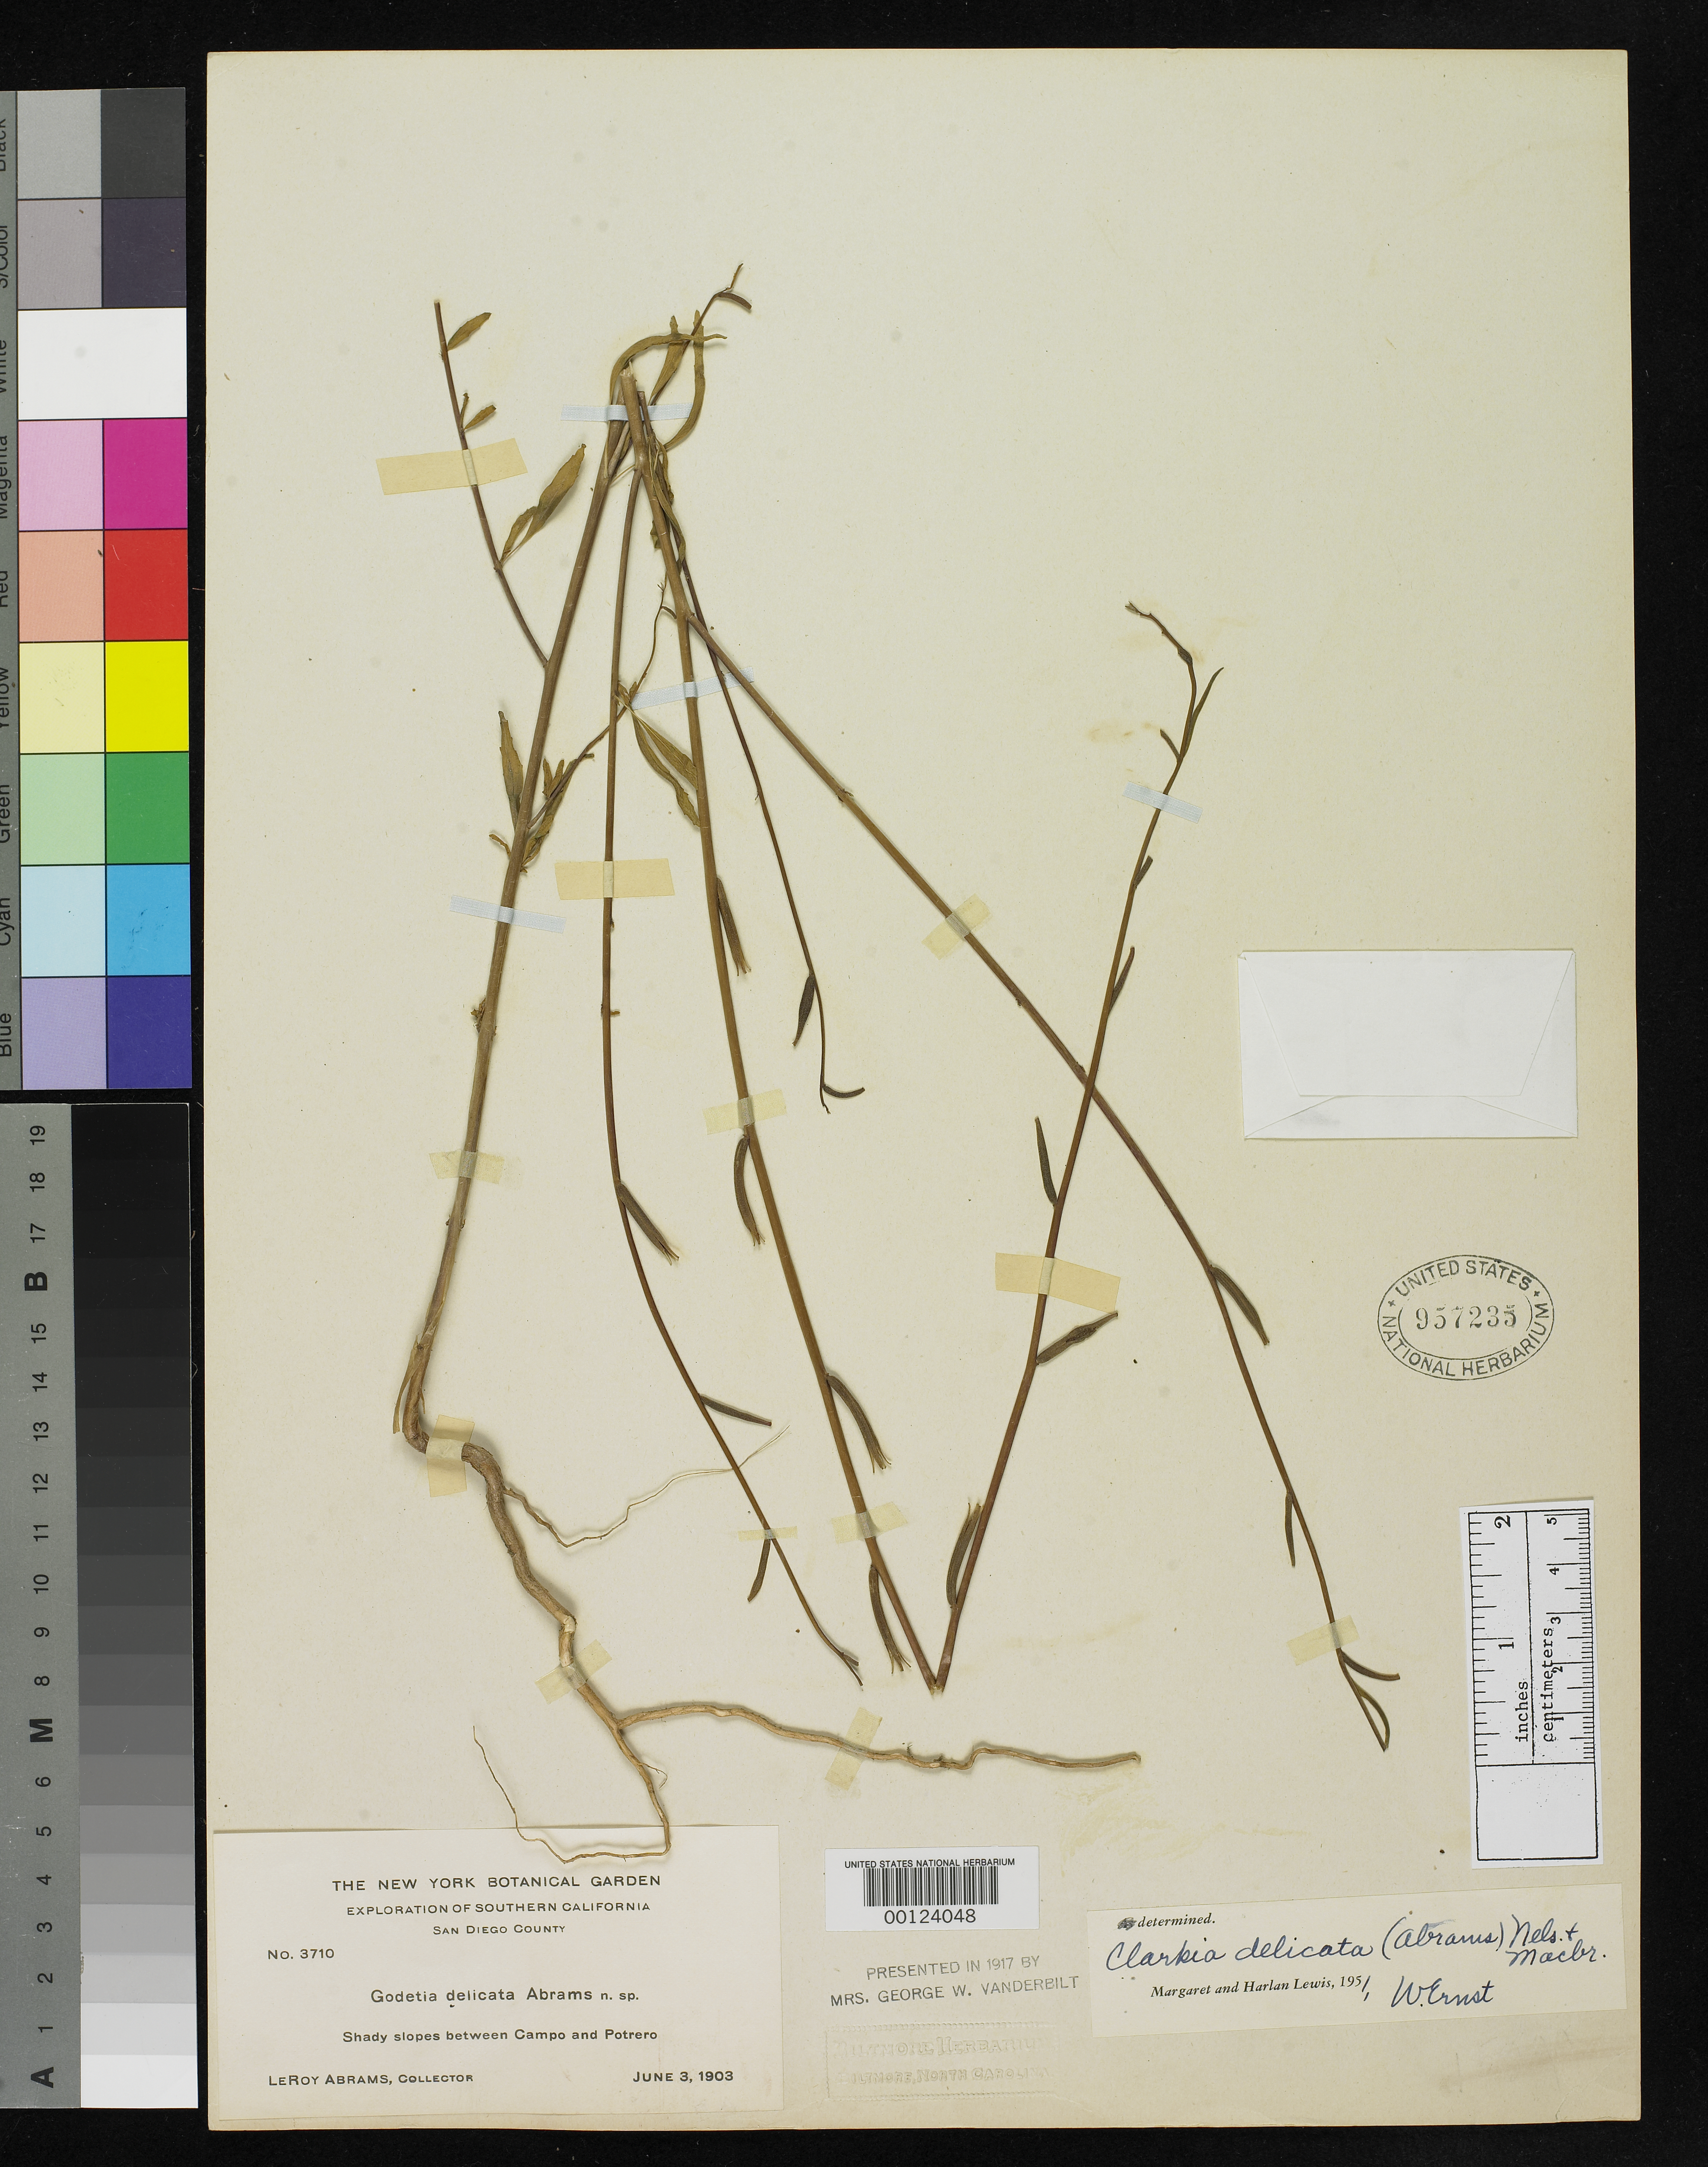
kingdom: Plantae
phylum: Tracheophyta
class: Magnoliopsida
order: Myrtales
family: Onagraceae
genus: Godetia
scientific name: Godetia delicata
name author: Abrams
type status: Isotype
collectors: L. Abrams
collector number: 3710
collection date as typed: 03 Jun 1903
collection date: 1903-06-03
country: United States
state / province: California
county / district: San Diego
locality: Between Campo and Potrero.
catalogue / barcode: US 957235